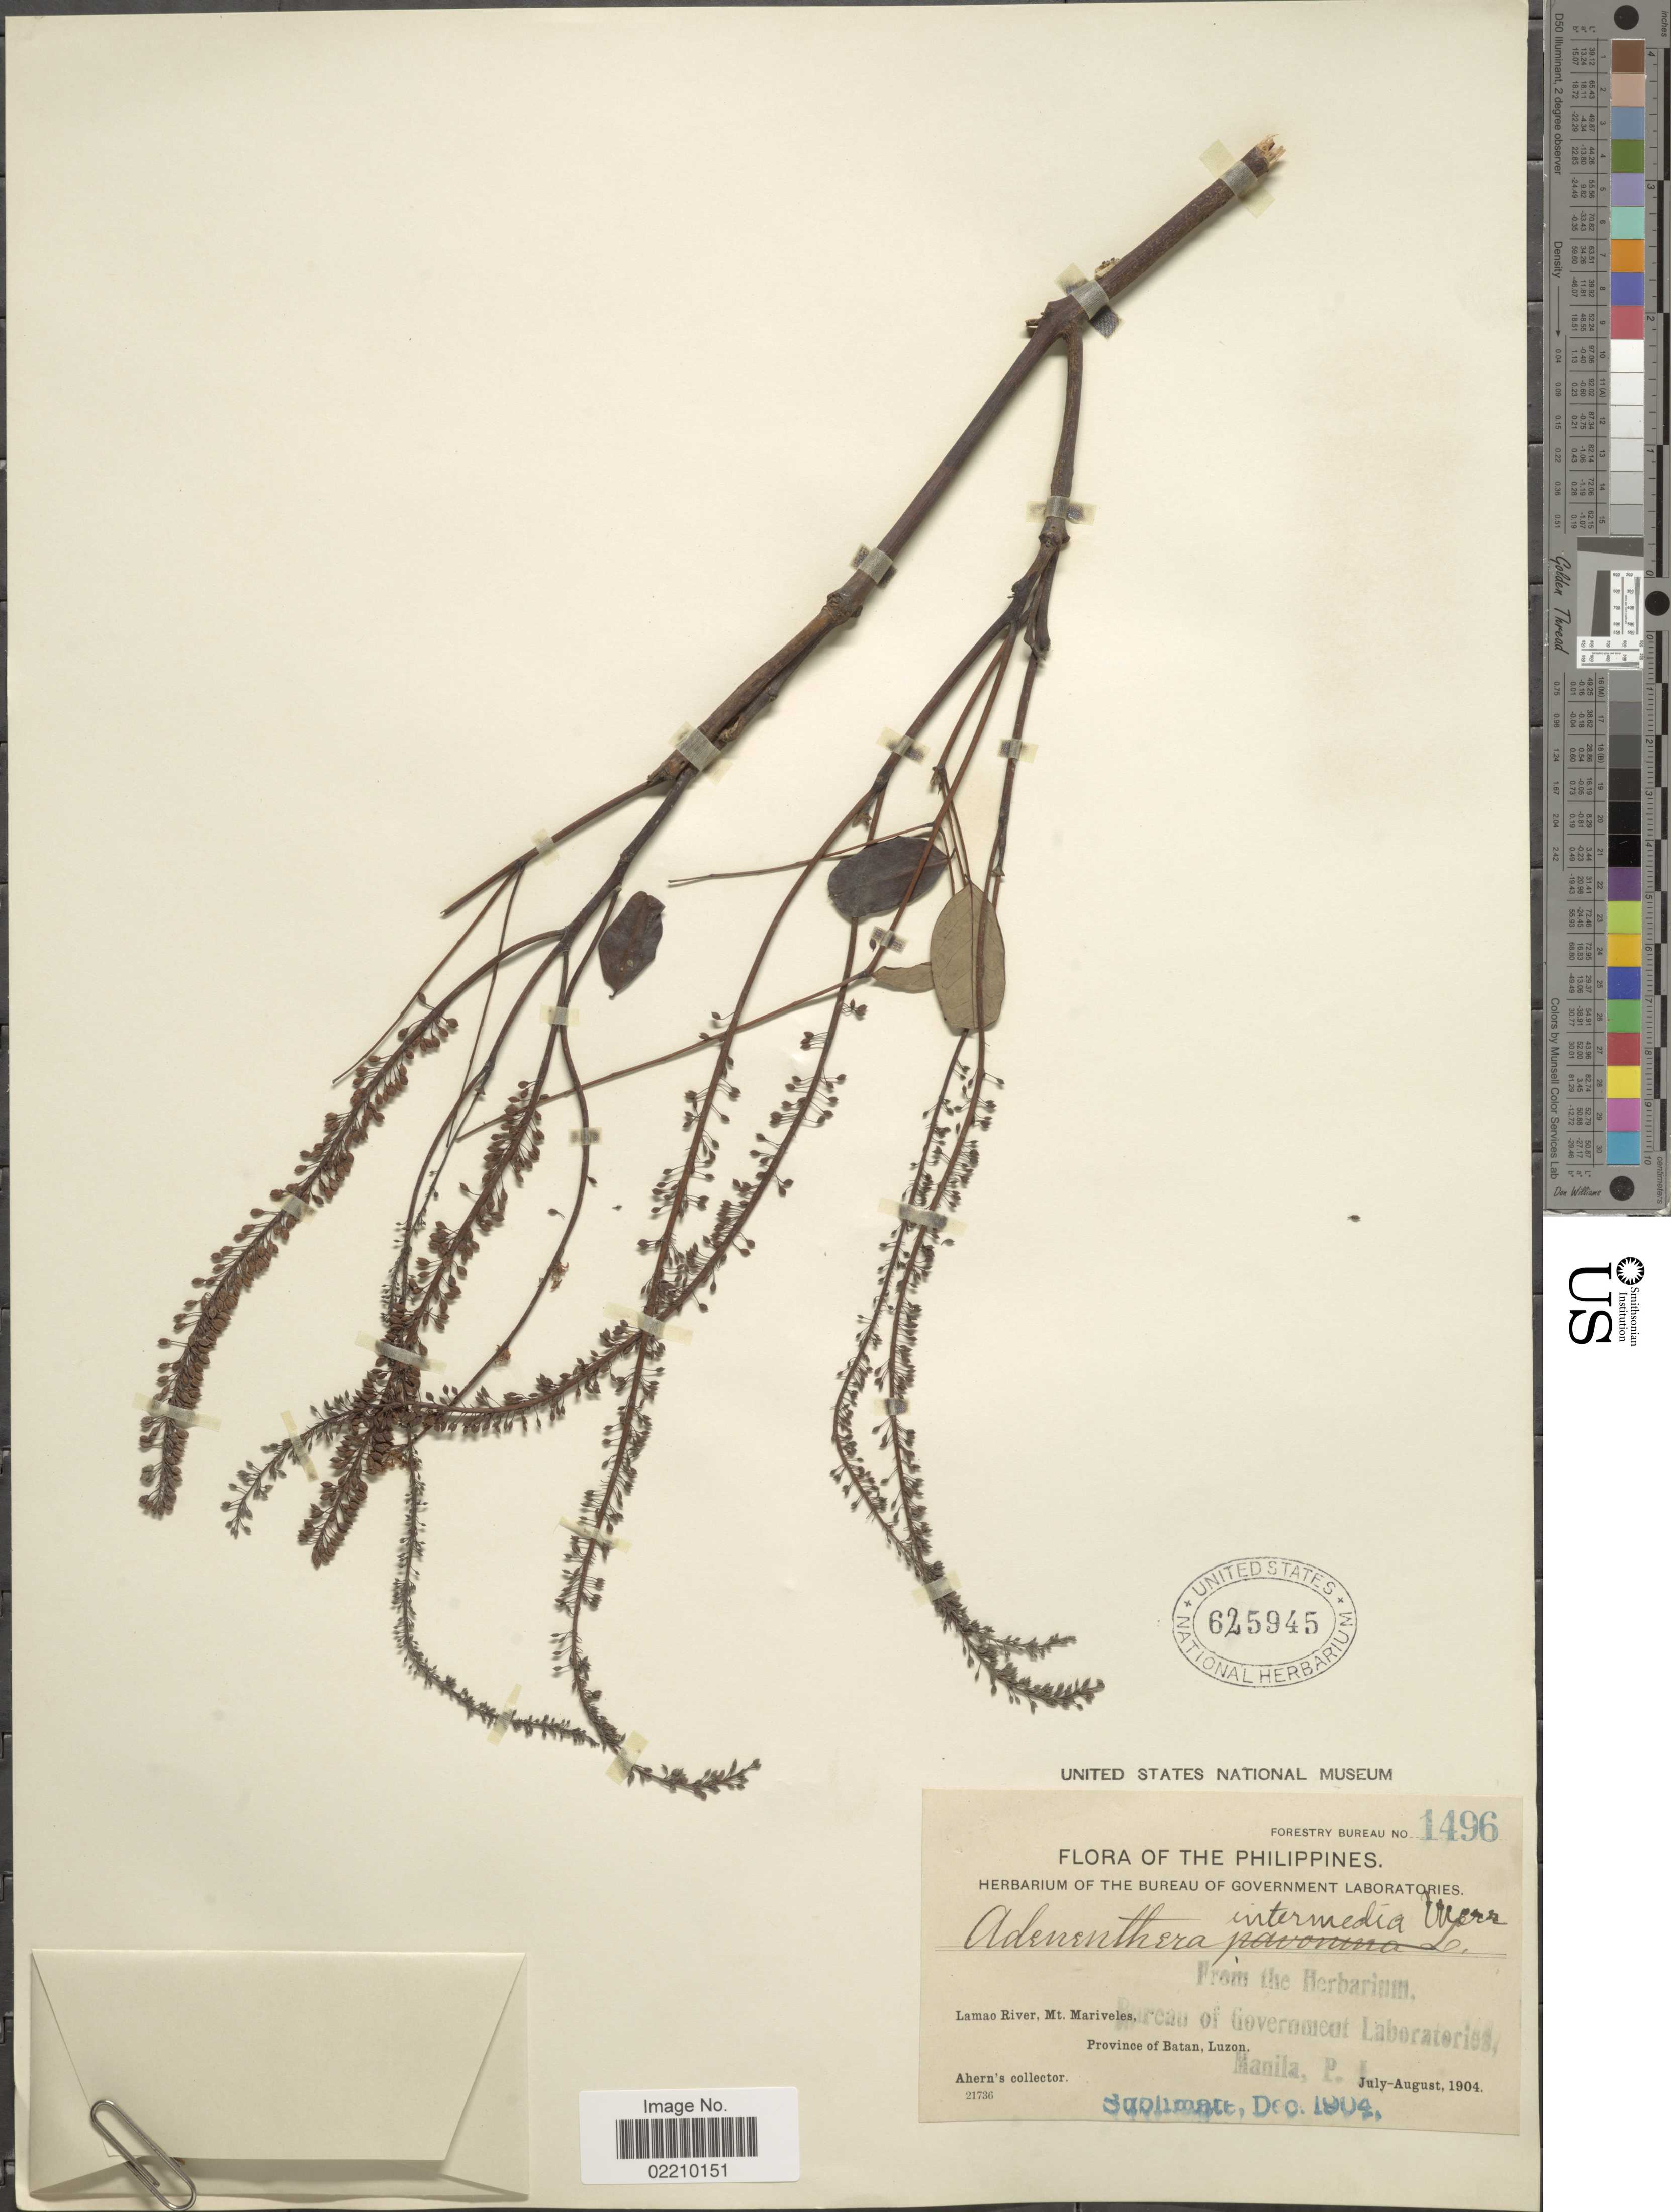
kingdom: Plantae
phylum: Tracheophyta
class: Magnoliopsida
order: Fabales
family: Fabaceae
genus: Adenanthera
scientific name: Adenanthera intermedia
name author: Merr.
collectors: -. Ahern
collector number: Forestry Bureau 1496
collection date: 1904-07/1904-08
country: Philippines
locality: Lamao River, Mt. Mariveles, Province of Bataan, Luzon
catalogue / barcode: US 625945